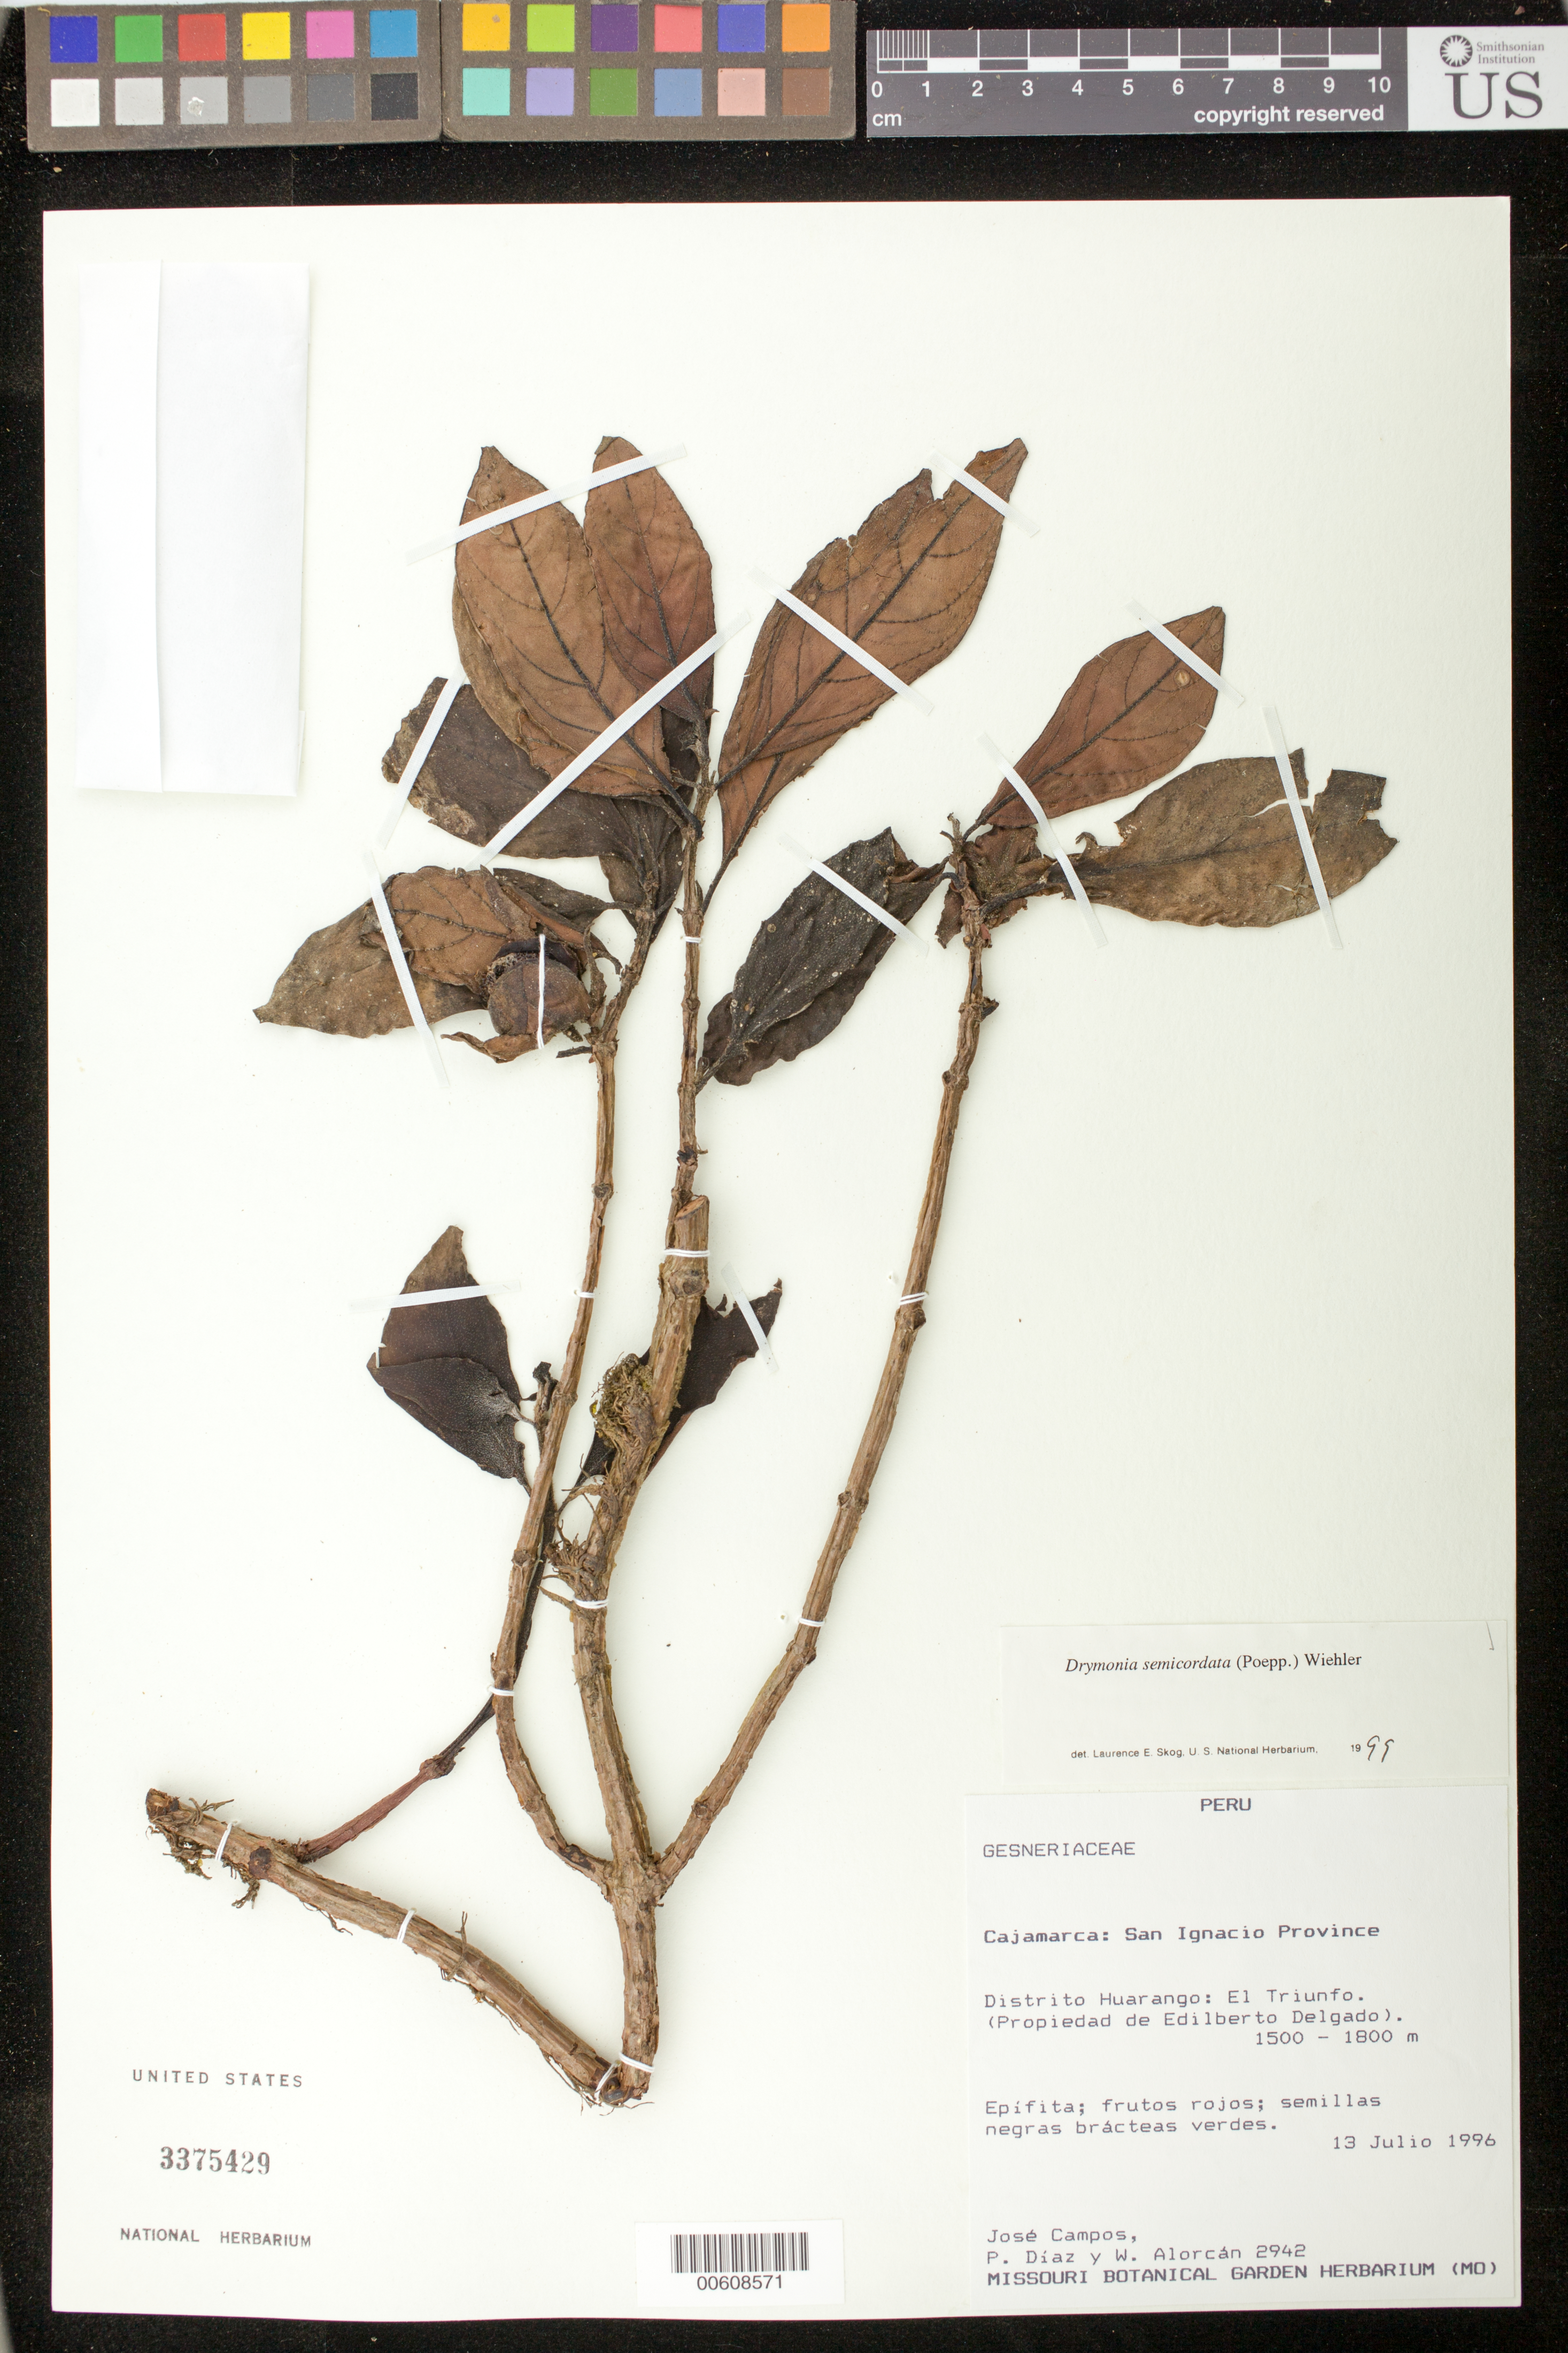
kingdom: Plantae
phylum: Tracheophyta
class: Magnoliopsida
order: Lamiales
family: Gesneriaceae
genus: Drymonia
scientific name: Drymonia semicordata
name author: (Poepp.) Wiehler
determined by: Skog, Laurence E.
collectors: J. Campos, W. Díaz P. & W. Alorcán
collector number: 2942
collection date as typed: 13 Jul 1996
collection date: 1996-07-13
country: Peru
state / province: Cajamarca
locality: Prov. San Ignacio, Dtto. Huarango: El Triunfo (propiedad de Edilberto Delgado)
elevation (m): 1500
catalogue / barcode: US 3375429